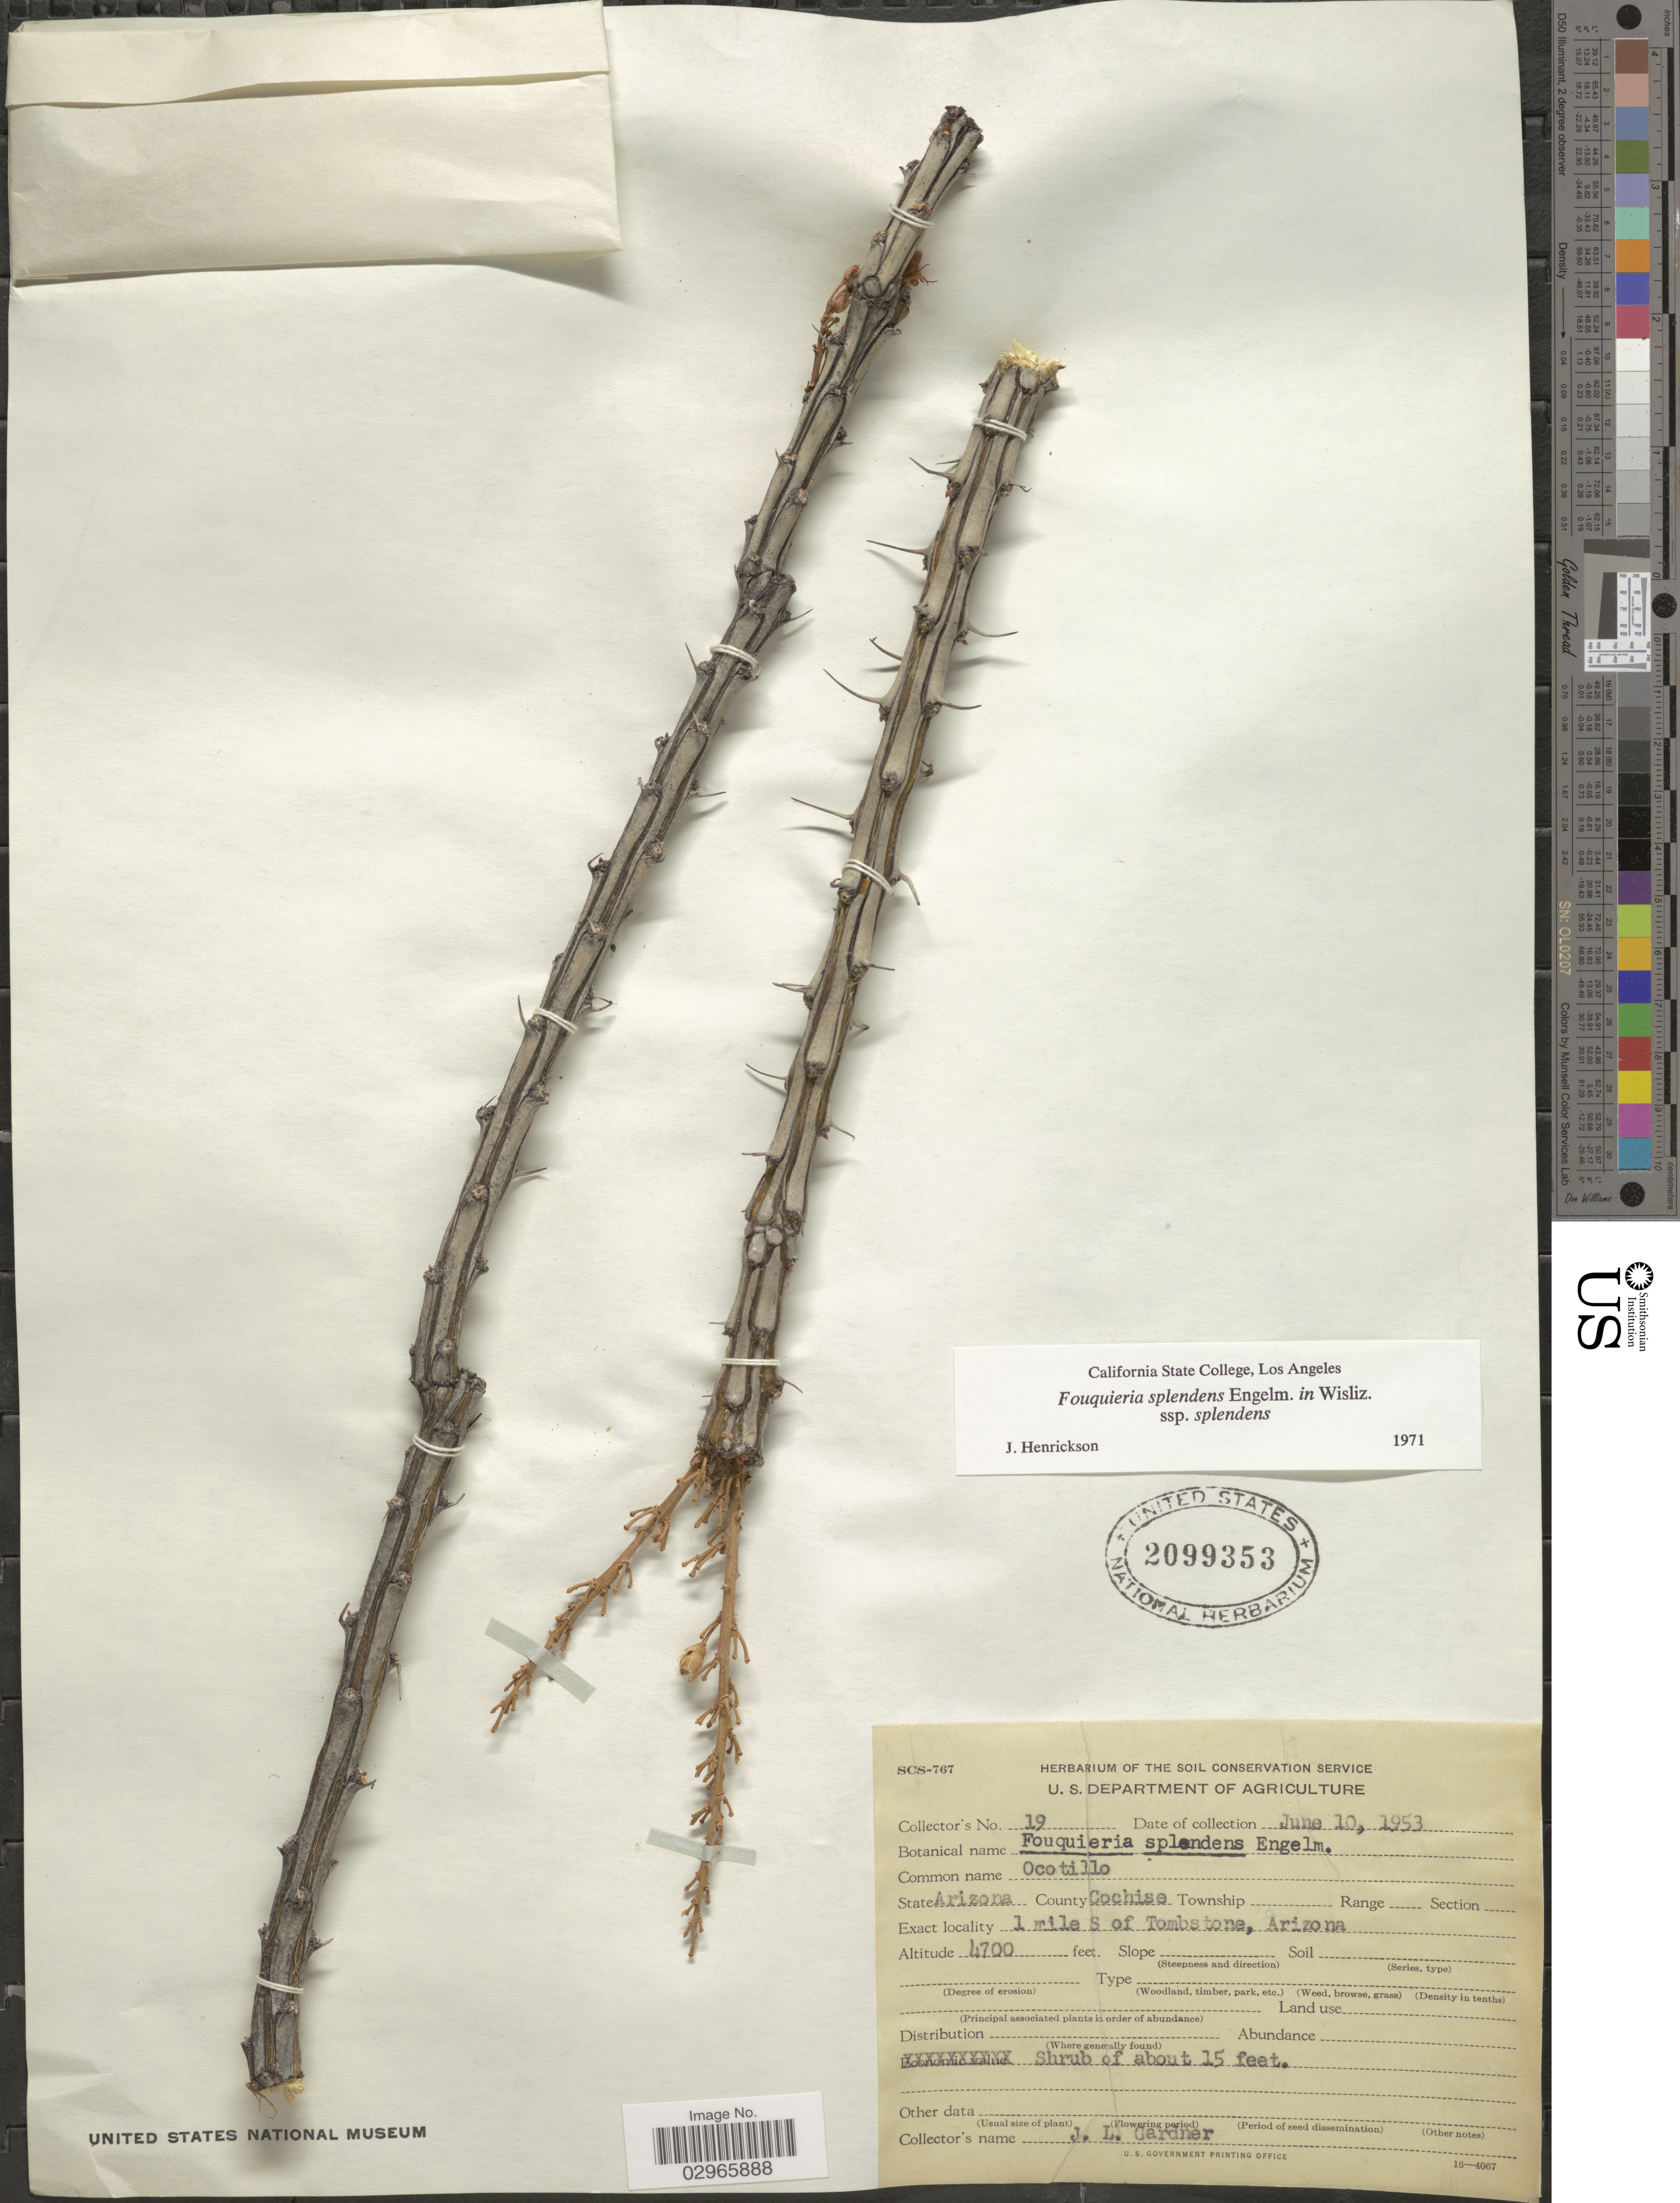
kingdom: Plantae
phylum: Tracheophyta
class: Magnoliopsida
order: Ericales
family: Fouquieriaceae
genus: Fouquieria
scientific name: Fouquieria splendens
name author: Engelm.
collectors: J. L. Gardner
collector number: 19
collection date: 1953-06-10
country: United States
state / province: Arizona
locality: County Cochise. 1 mile S of Tombstone.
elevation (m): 1433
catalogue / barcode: US 2099353